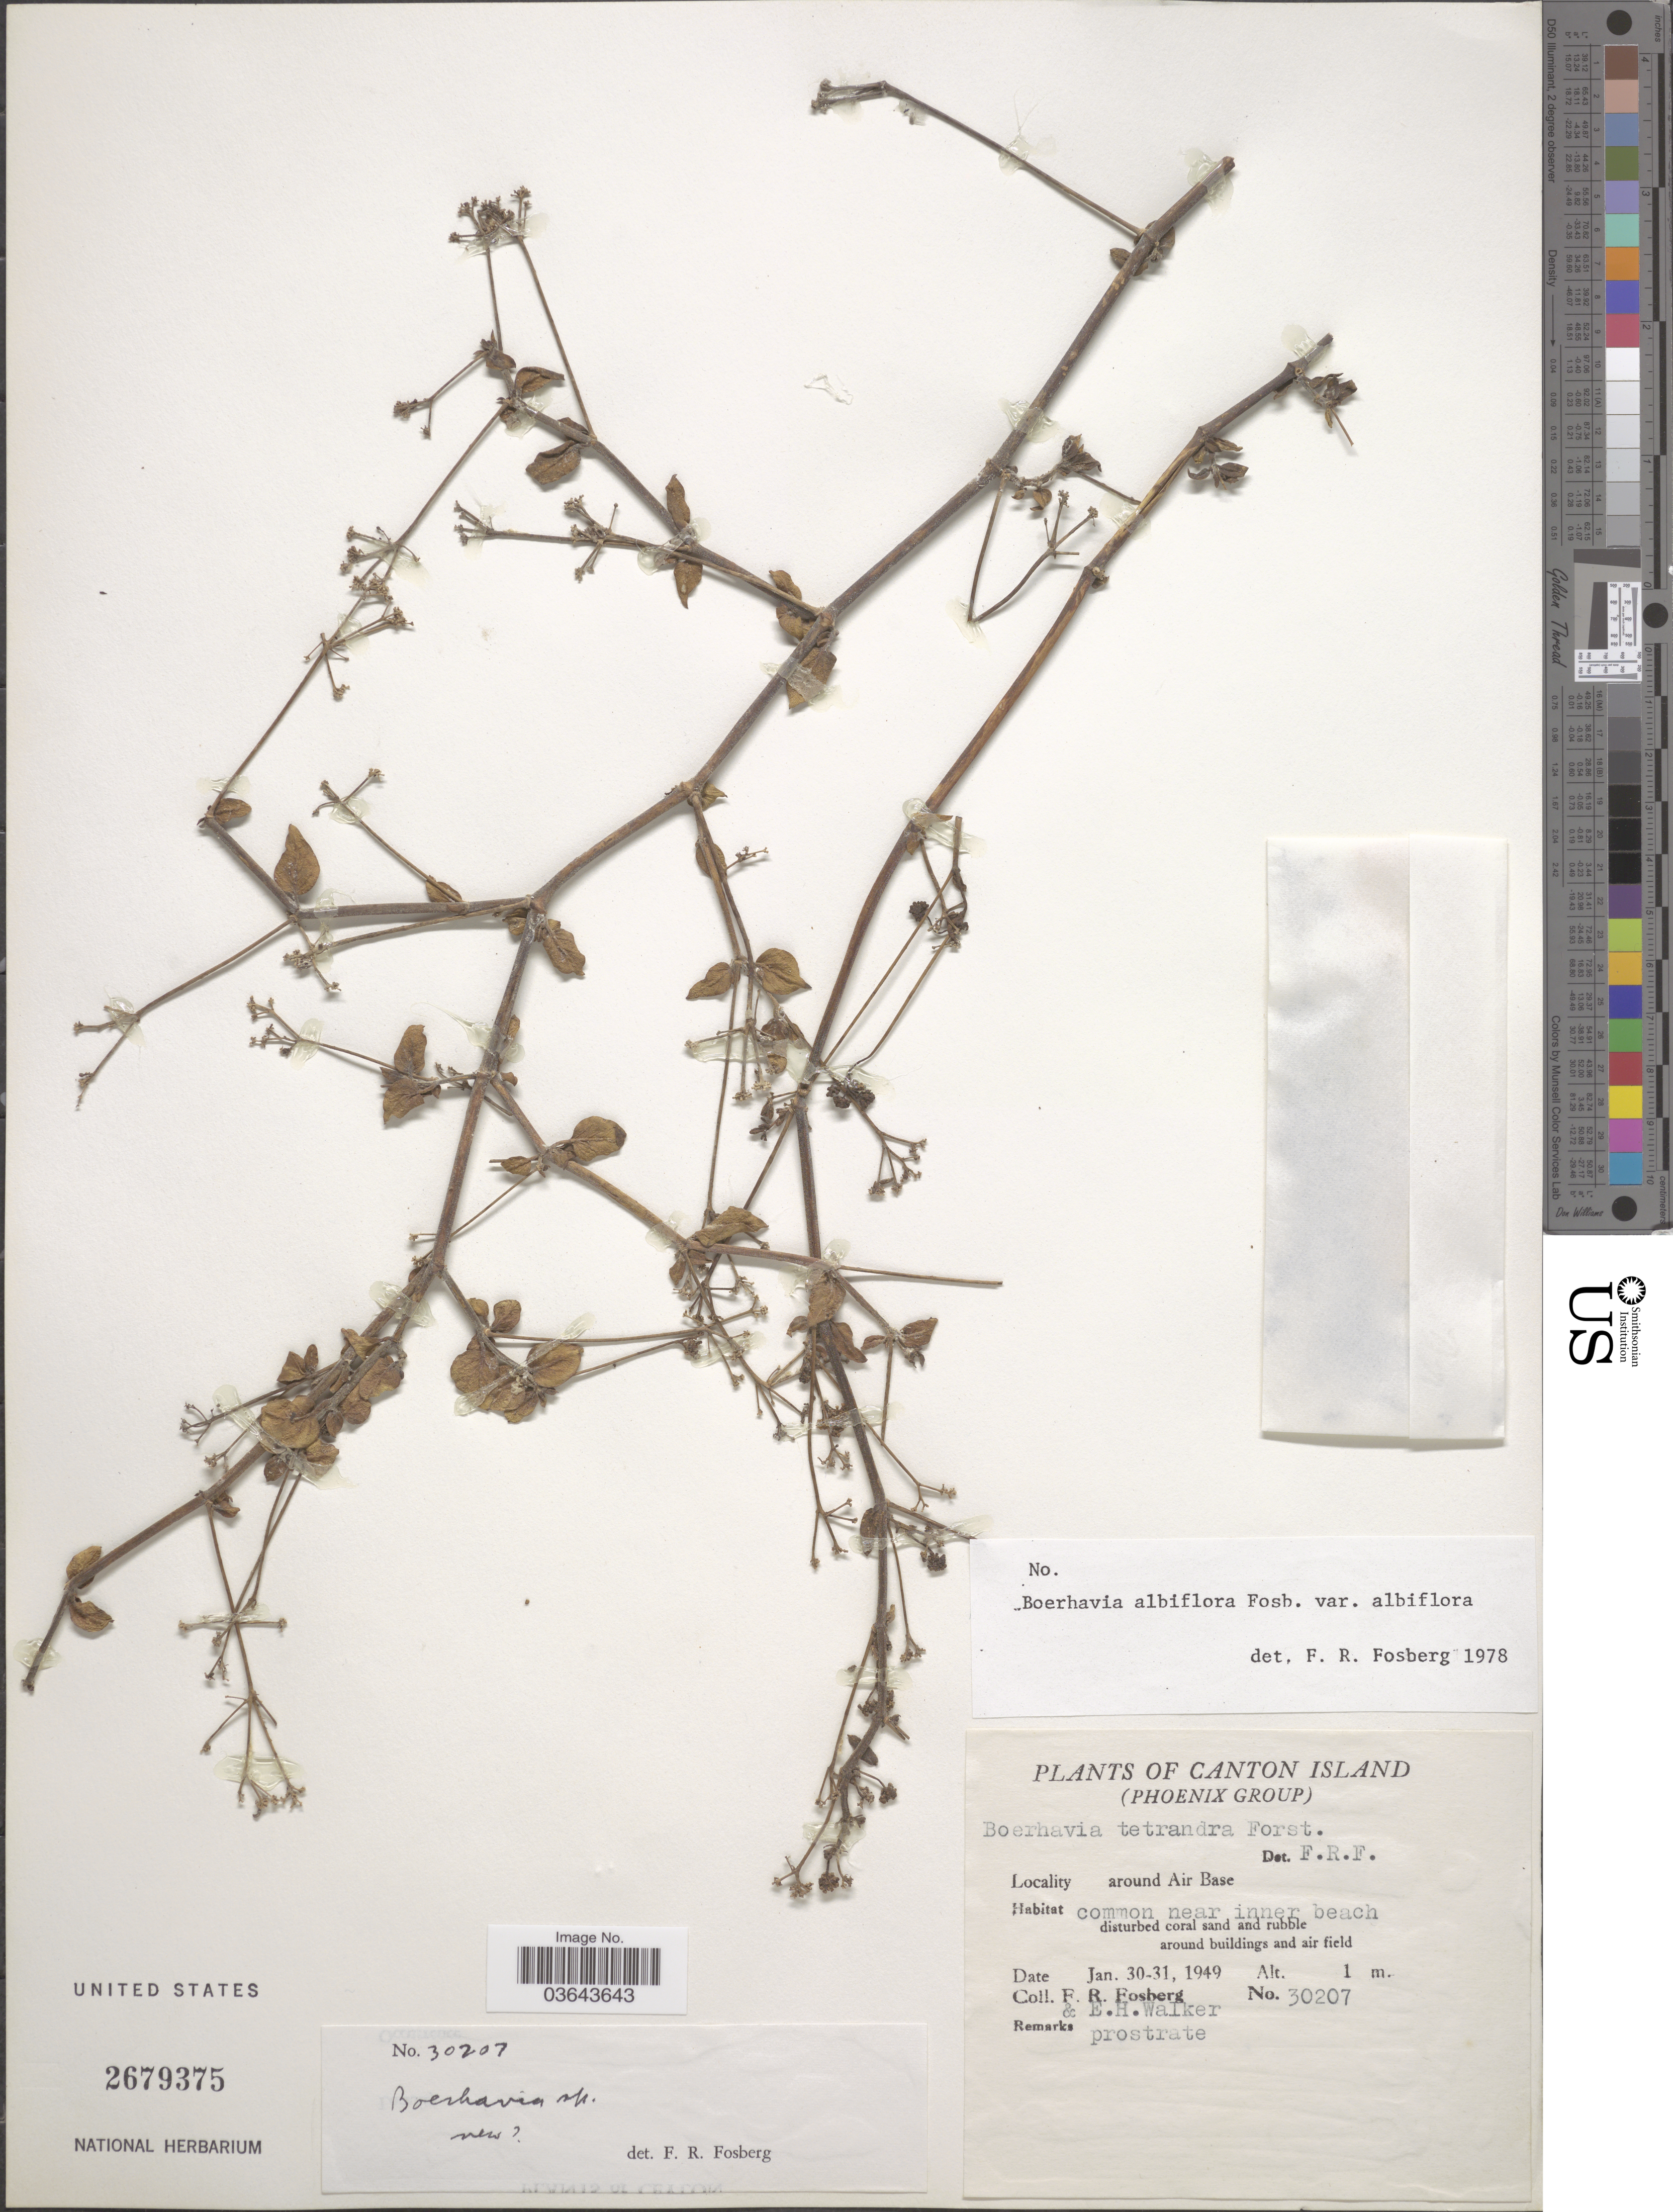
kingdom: Plantae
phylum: Tracheophyta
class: Magnoliopsida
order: Caryophyllales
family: Nyctaginaceae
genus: Boerhavia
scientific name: Boerhavia albiflora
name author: Fosberg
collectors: F. R. Fosberg & E. H. Walker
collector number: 30207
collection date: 1949-01-30/1949-01-31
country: Kiribati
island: Kanton [Canton] Atoll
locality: Canton Island (Phoenix Group), around Air Base.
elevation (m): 1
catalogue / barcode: US 2679375